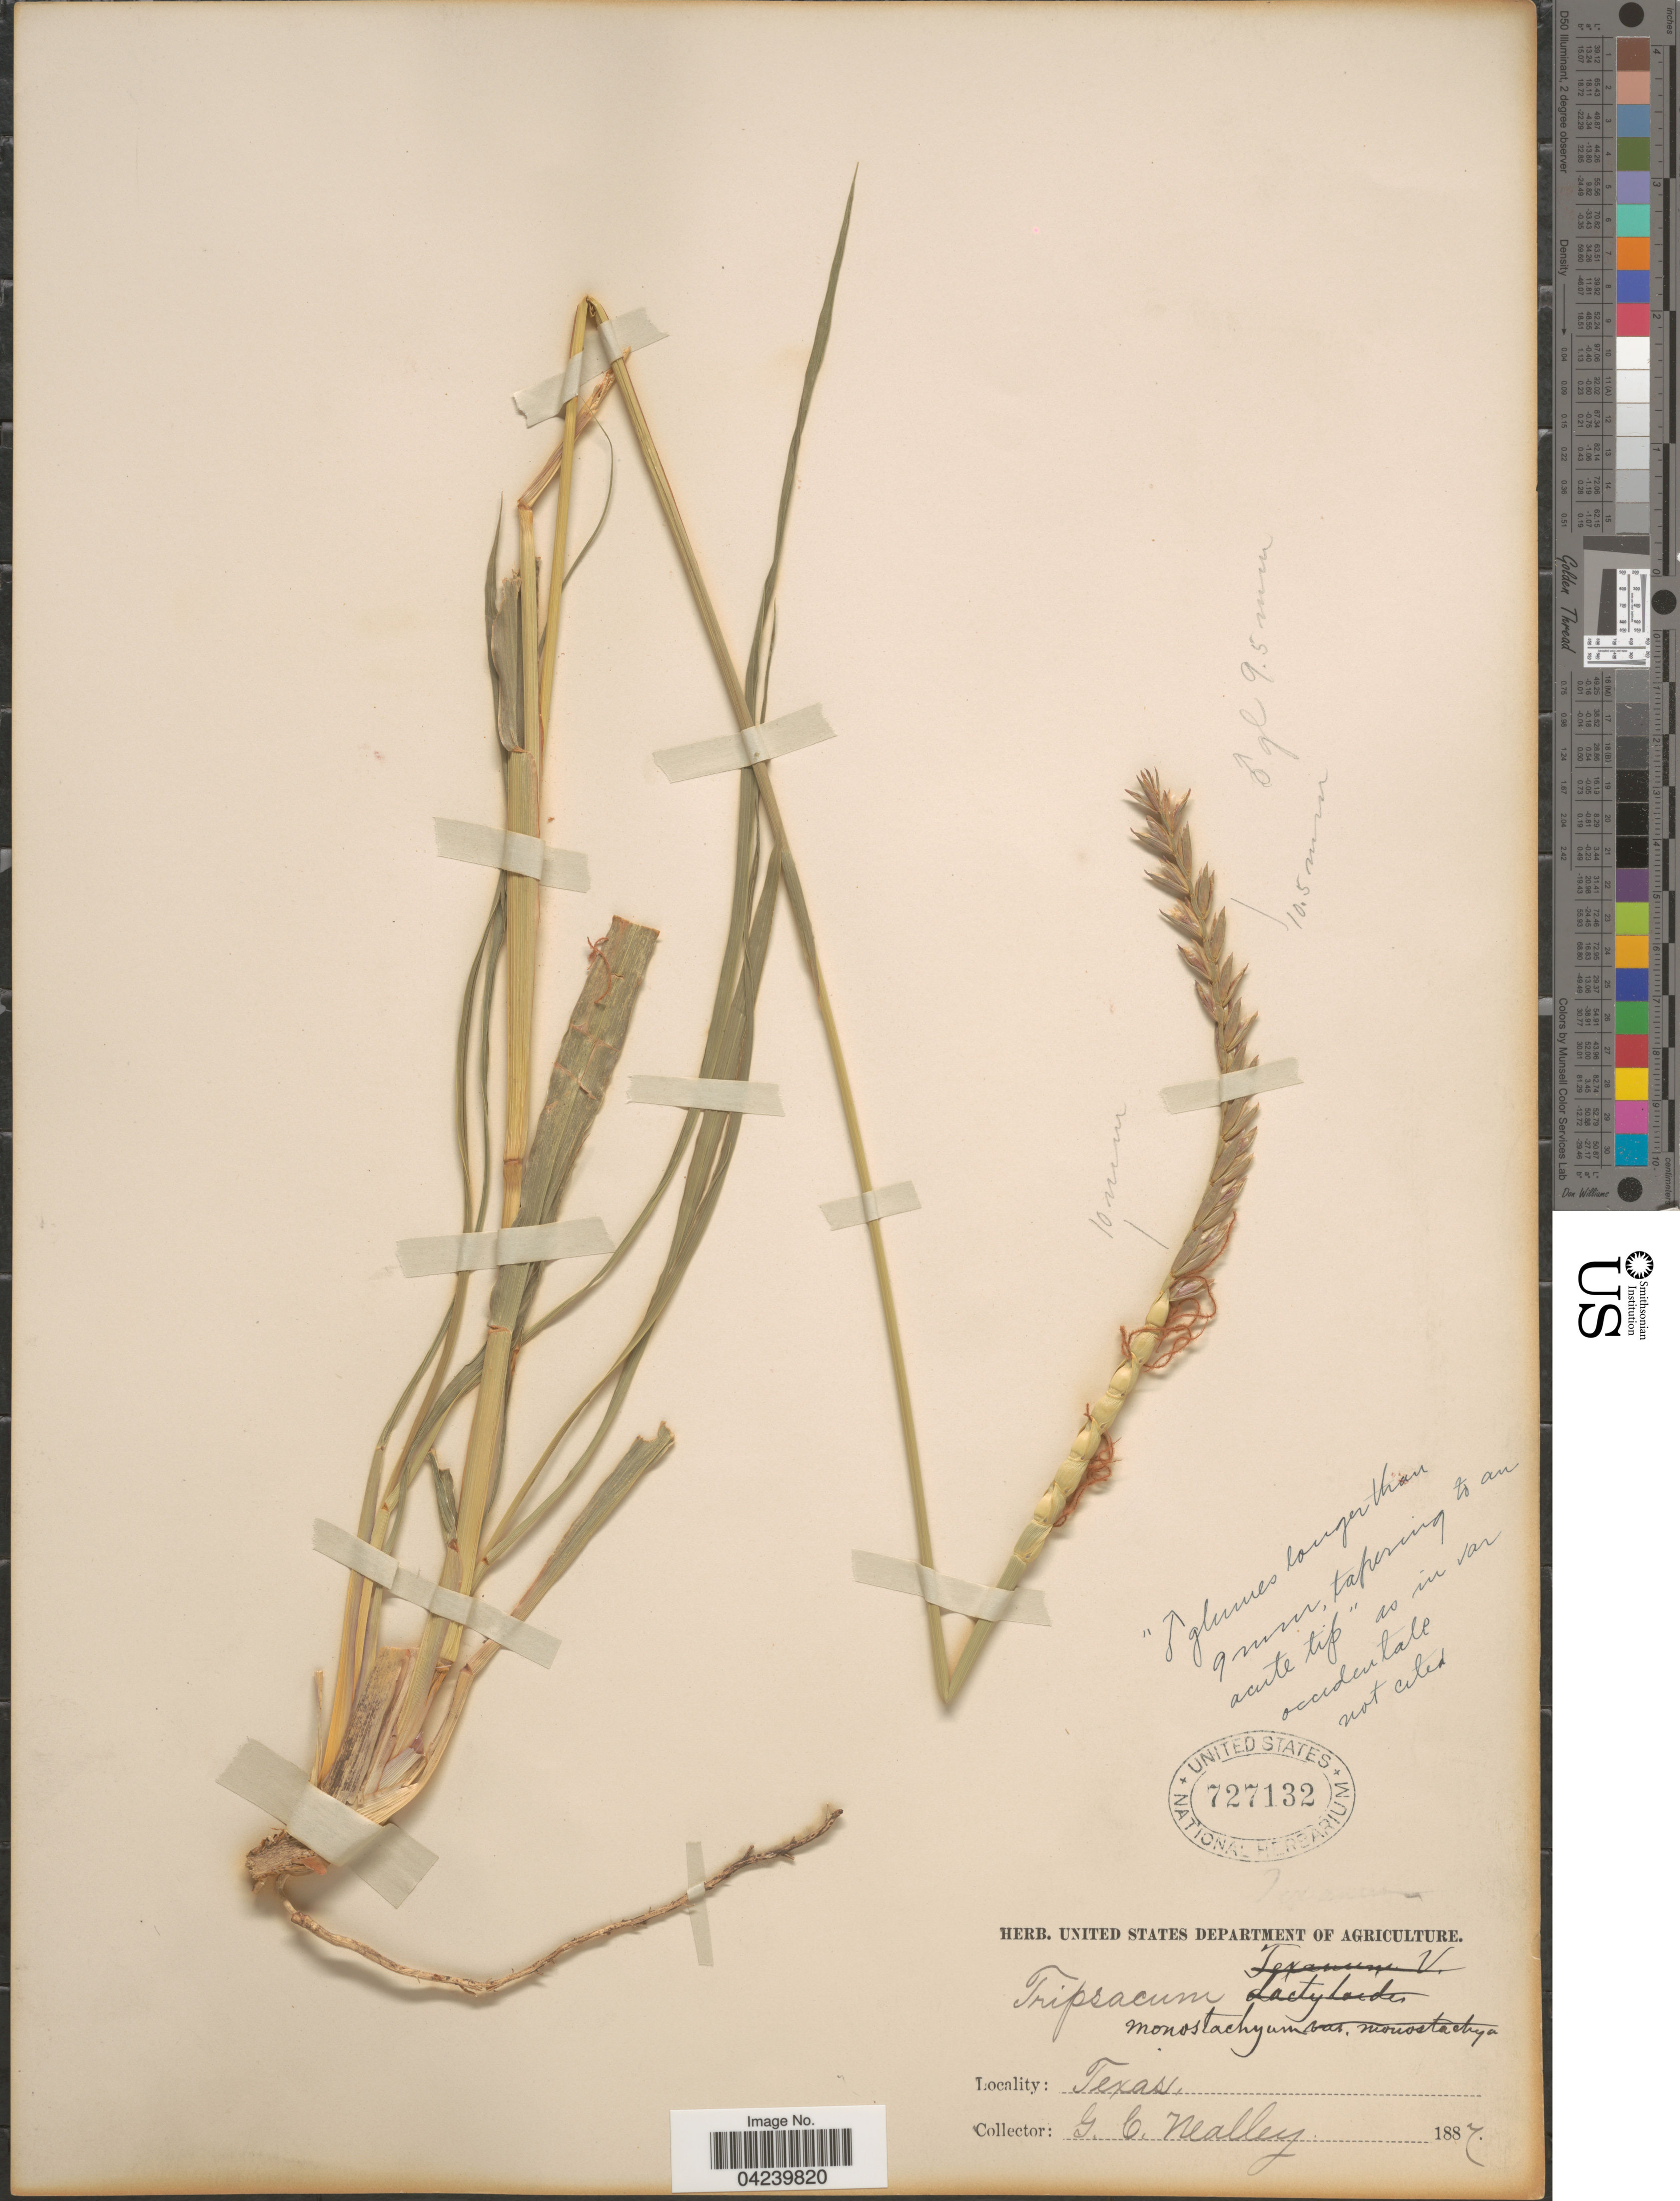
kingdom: Plantae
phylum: Tracheophyta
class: Liliopsida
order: Poales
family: Poaceae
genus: Tripsacum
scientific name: Tripsacum dactyloides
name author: (L.) L.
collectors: G. C. Nealley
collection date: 1887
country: United States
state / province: Texas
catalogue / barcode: US 727132